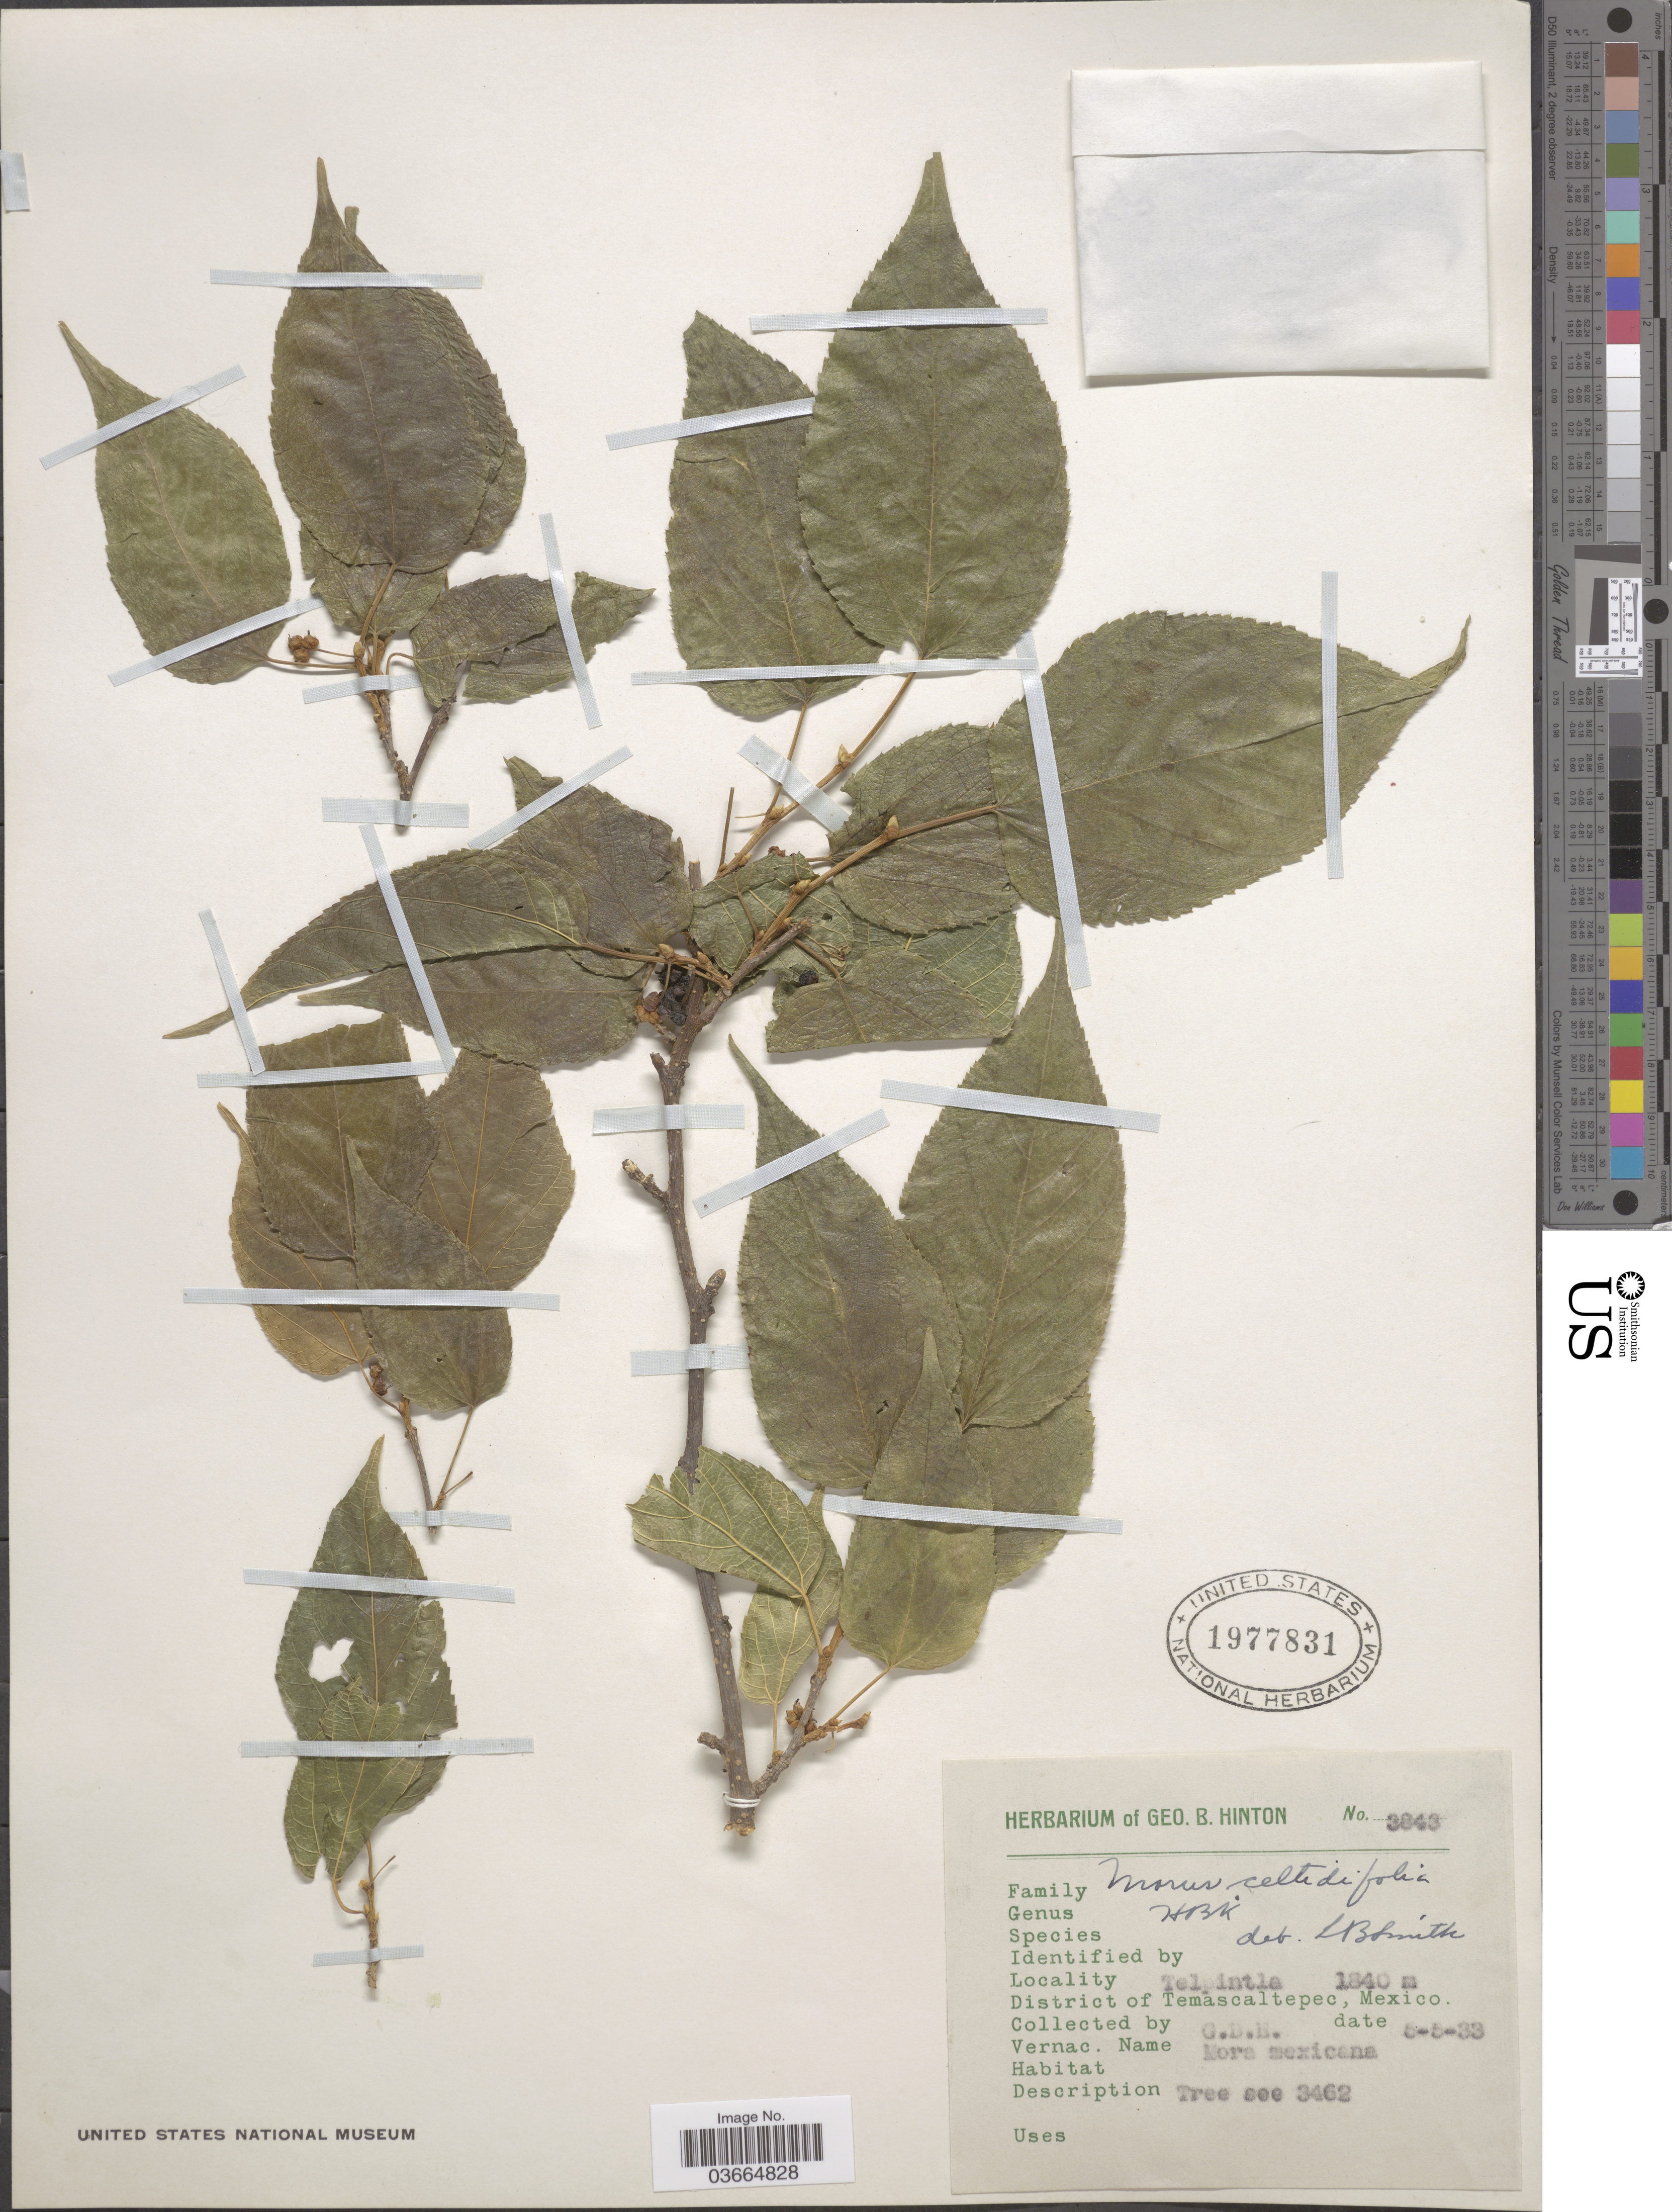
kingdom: Plantae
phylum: Tracheophyta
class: Magnoliopsida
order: Rosales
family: Moraceae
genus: Morus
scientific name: Morus celtidifolia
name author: Kunth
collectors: G. B. Hinton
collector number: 3843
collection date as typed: Transcribed d/m/y: 5/5/33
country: Mexico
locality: Telpintla. District of Temascaltepec.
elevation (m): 1840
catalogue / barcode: US 1977831